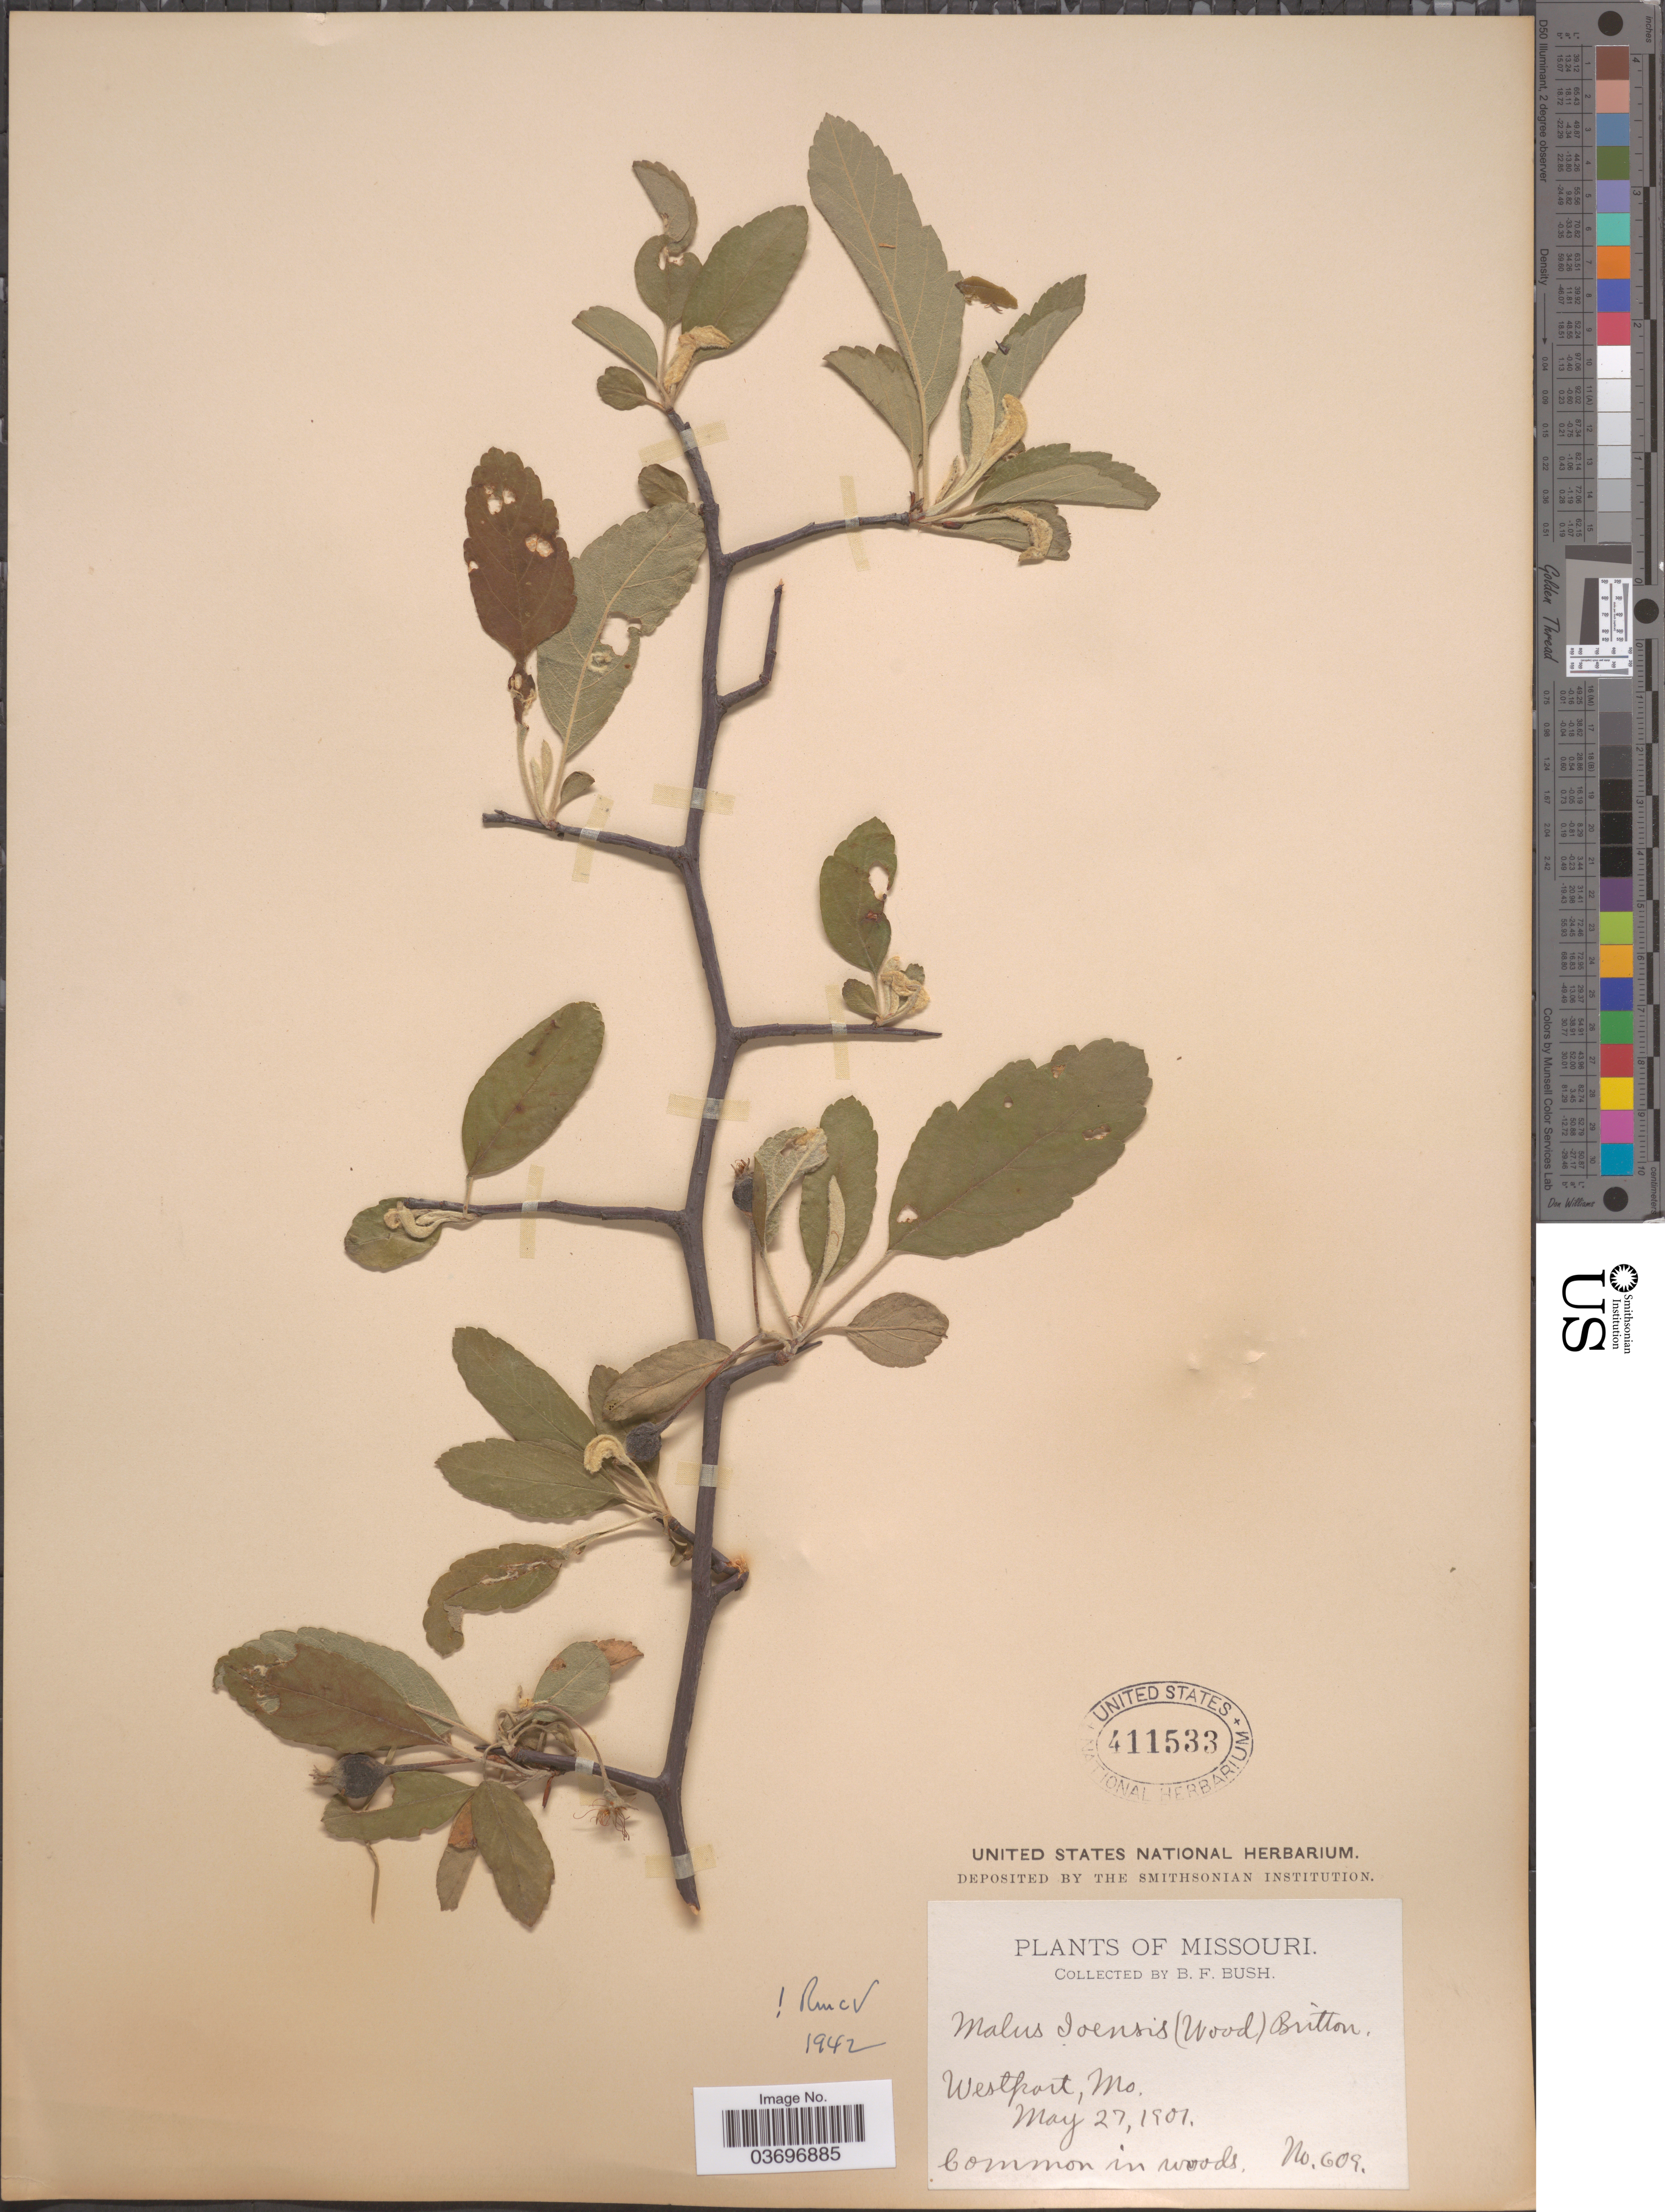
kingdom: Plantae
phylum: Tracheophyta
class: Magnoliopsida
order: Rosales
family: Rosaceae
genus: Malus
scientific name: Malus ioensis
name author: (Alph. Wood) Britton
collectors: B. F. Bush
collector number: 609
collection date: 1901-05-27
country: United States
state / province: Missouri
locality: Westport.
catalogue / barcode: US 411533